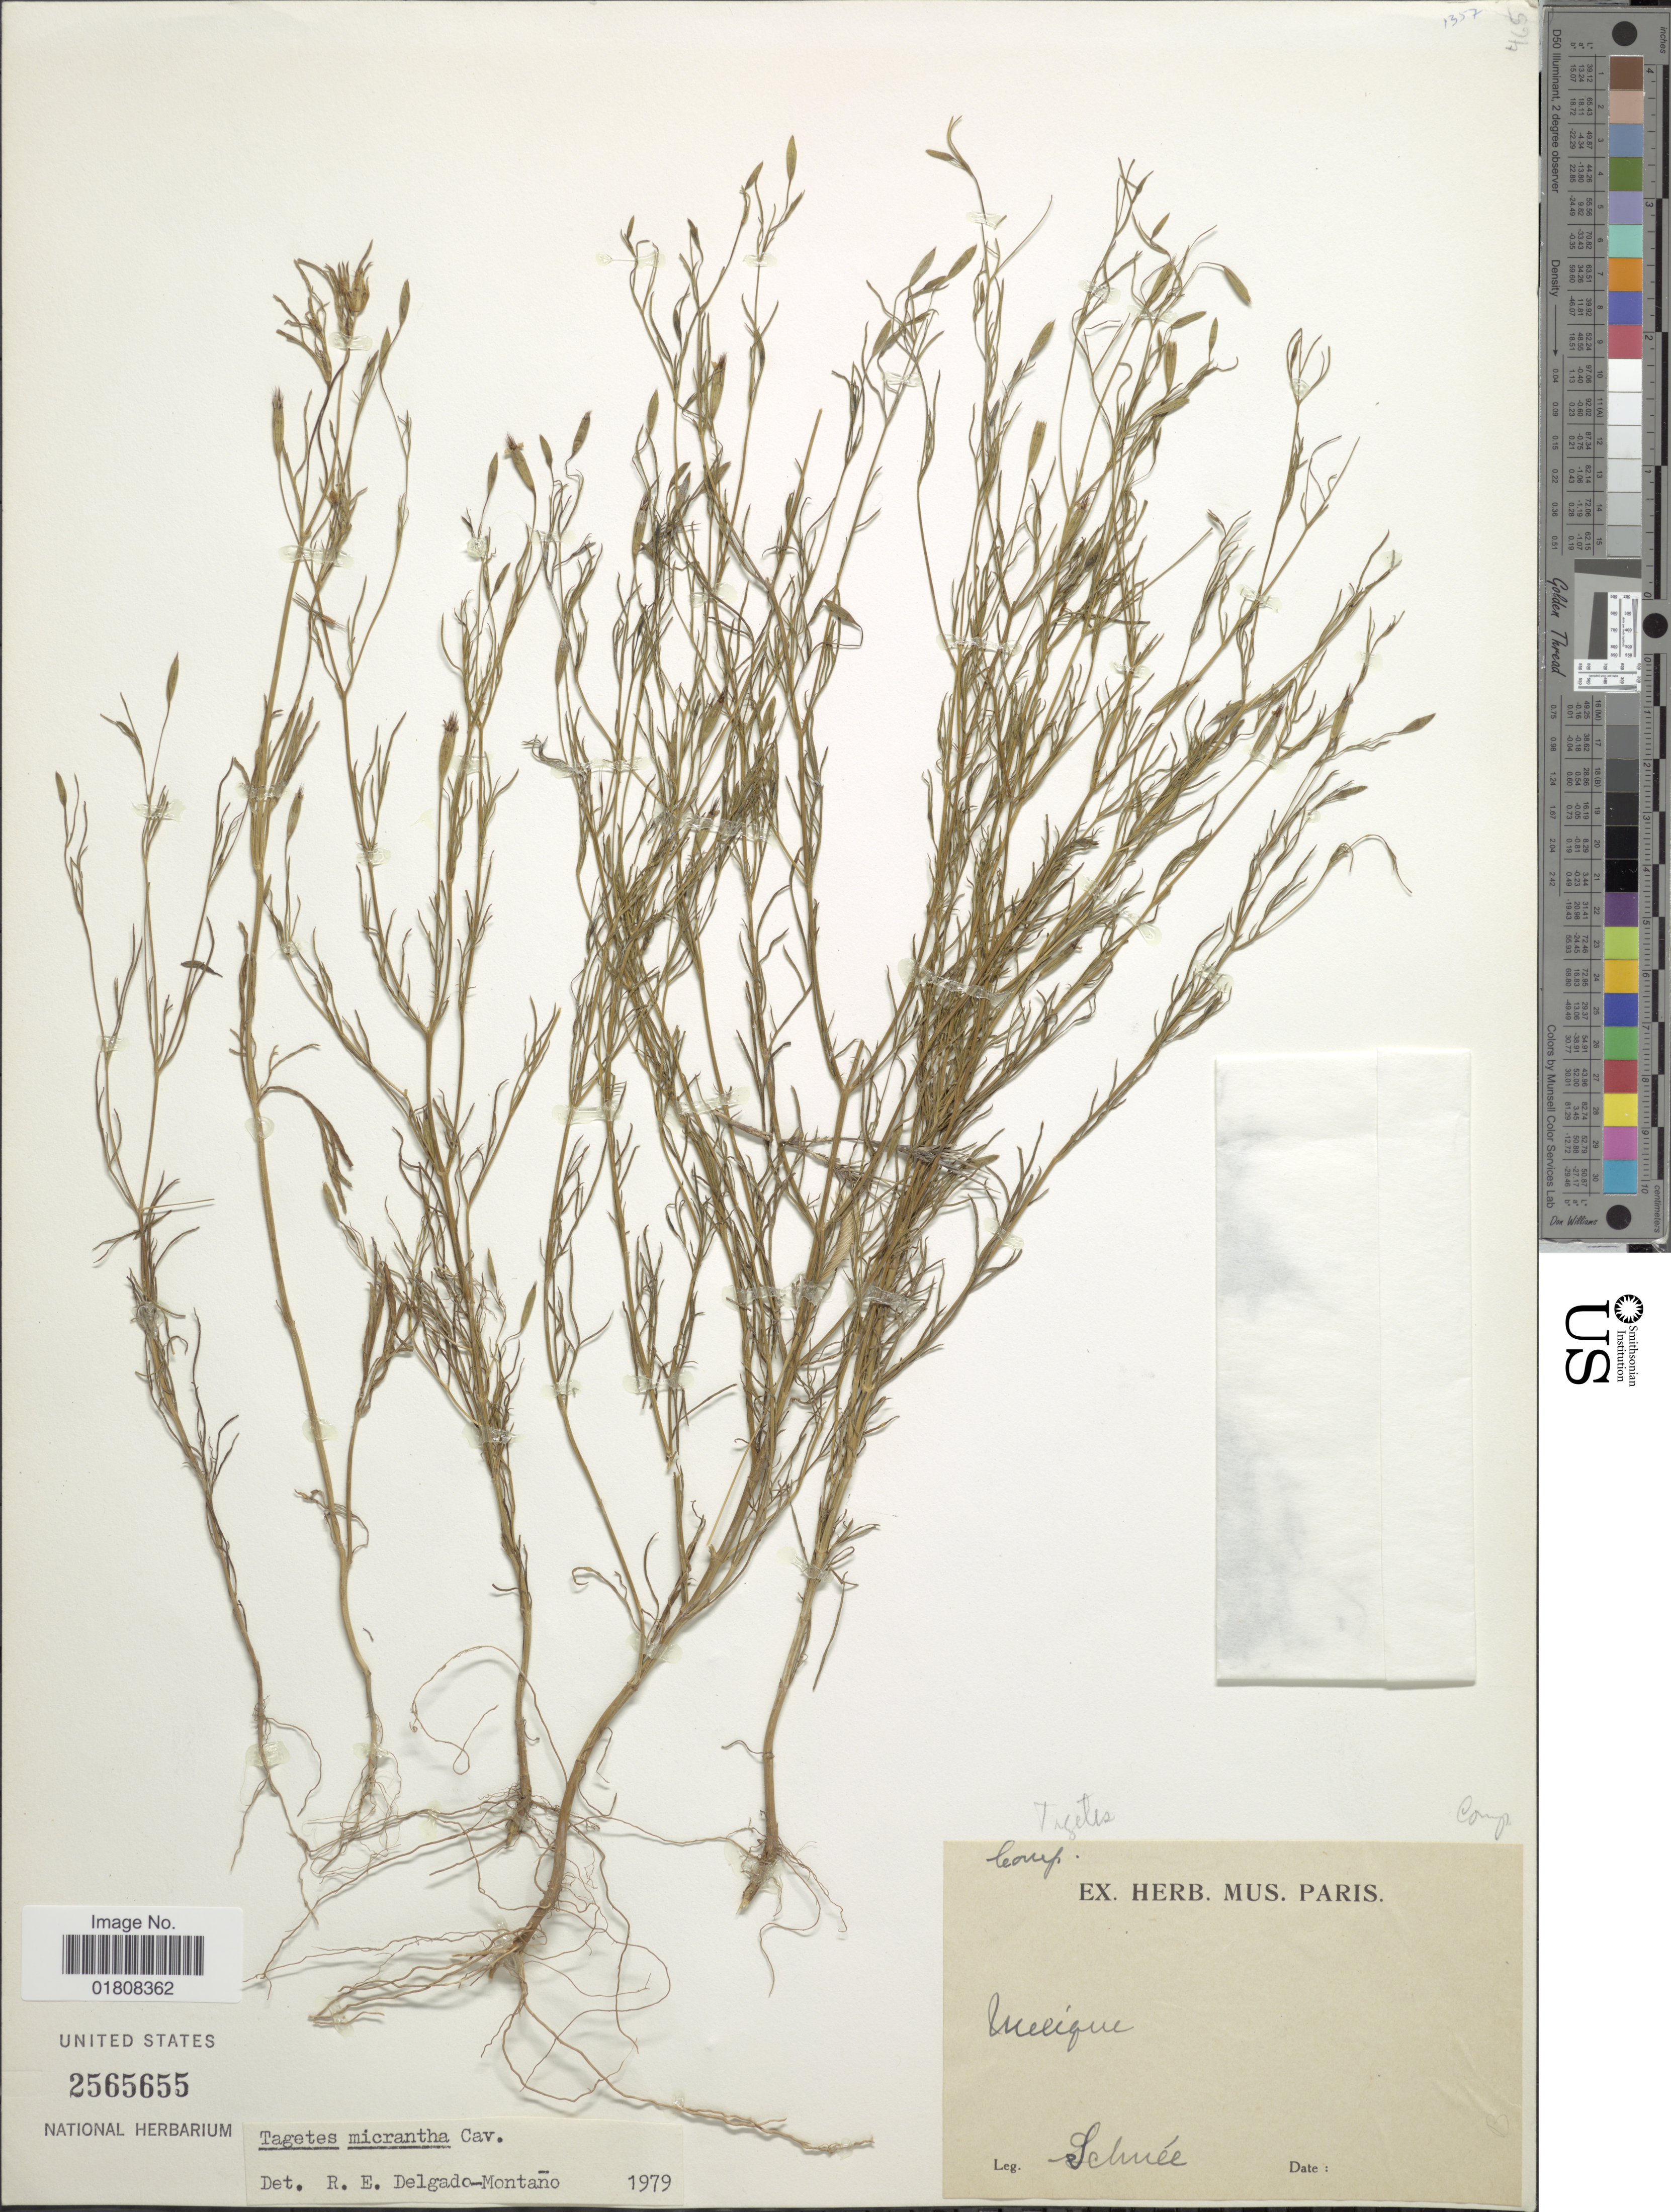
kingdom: Plantae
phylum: Tracheophyta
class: Magnoliopsida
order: Asterales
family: Asteraceae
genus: Tagetes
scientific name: Tagetes micrantha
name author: Cav.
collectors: -- Schnée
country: Mexico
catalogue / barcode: US 2565655